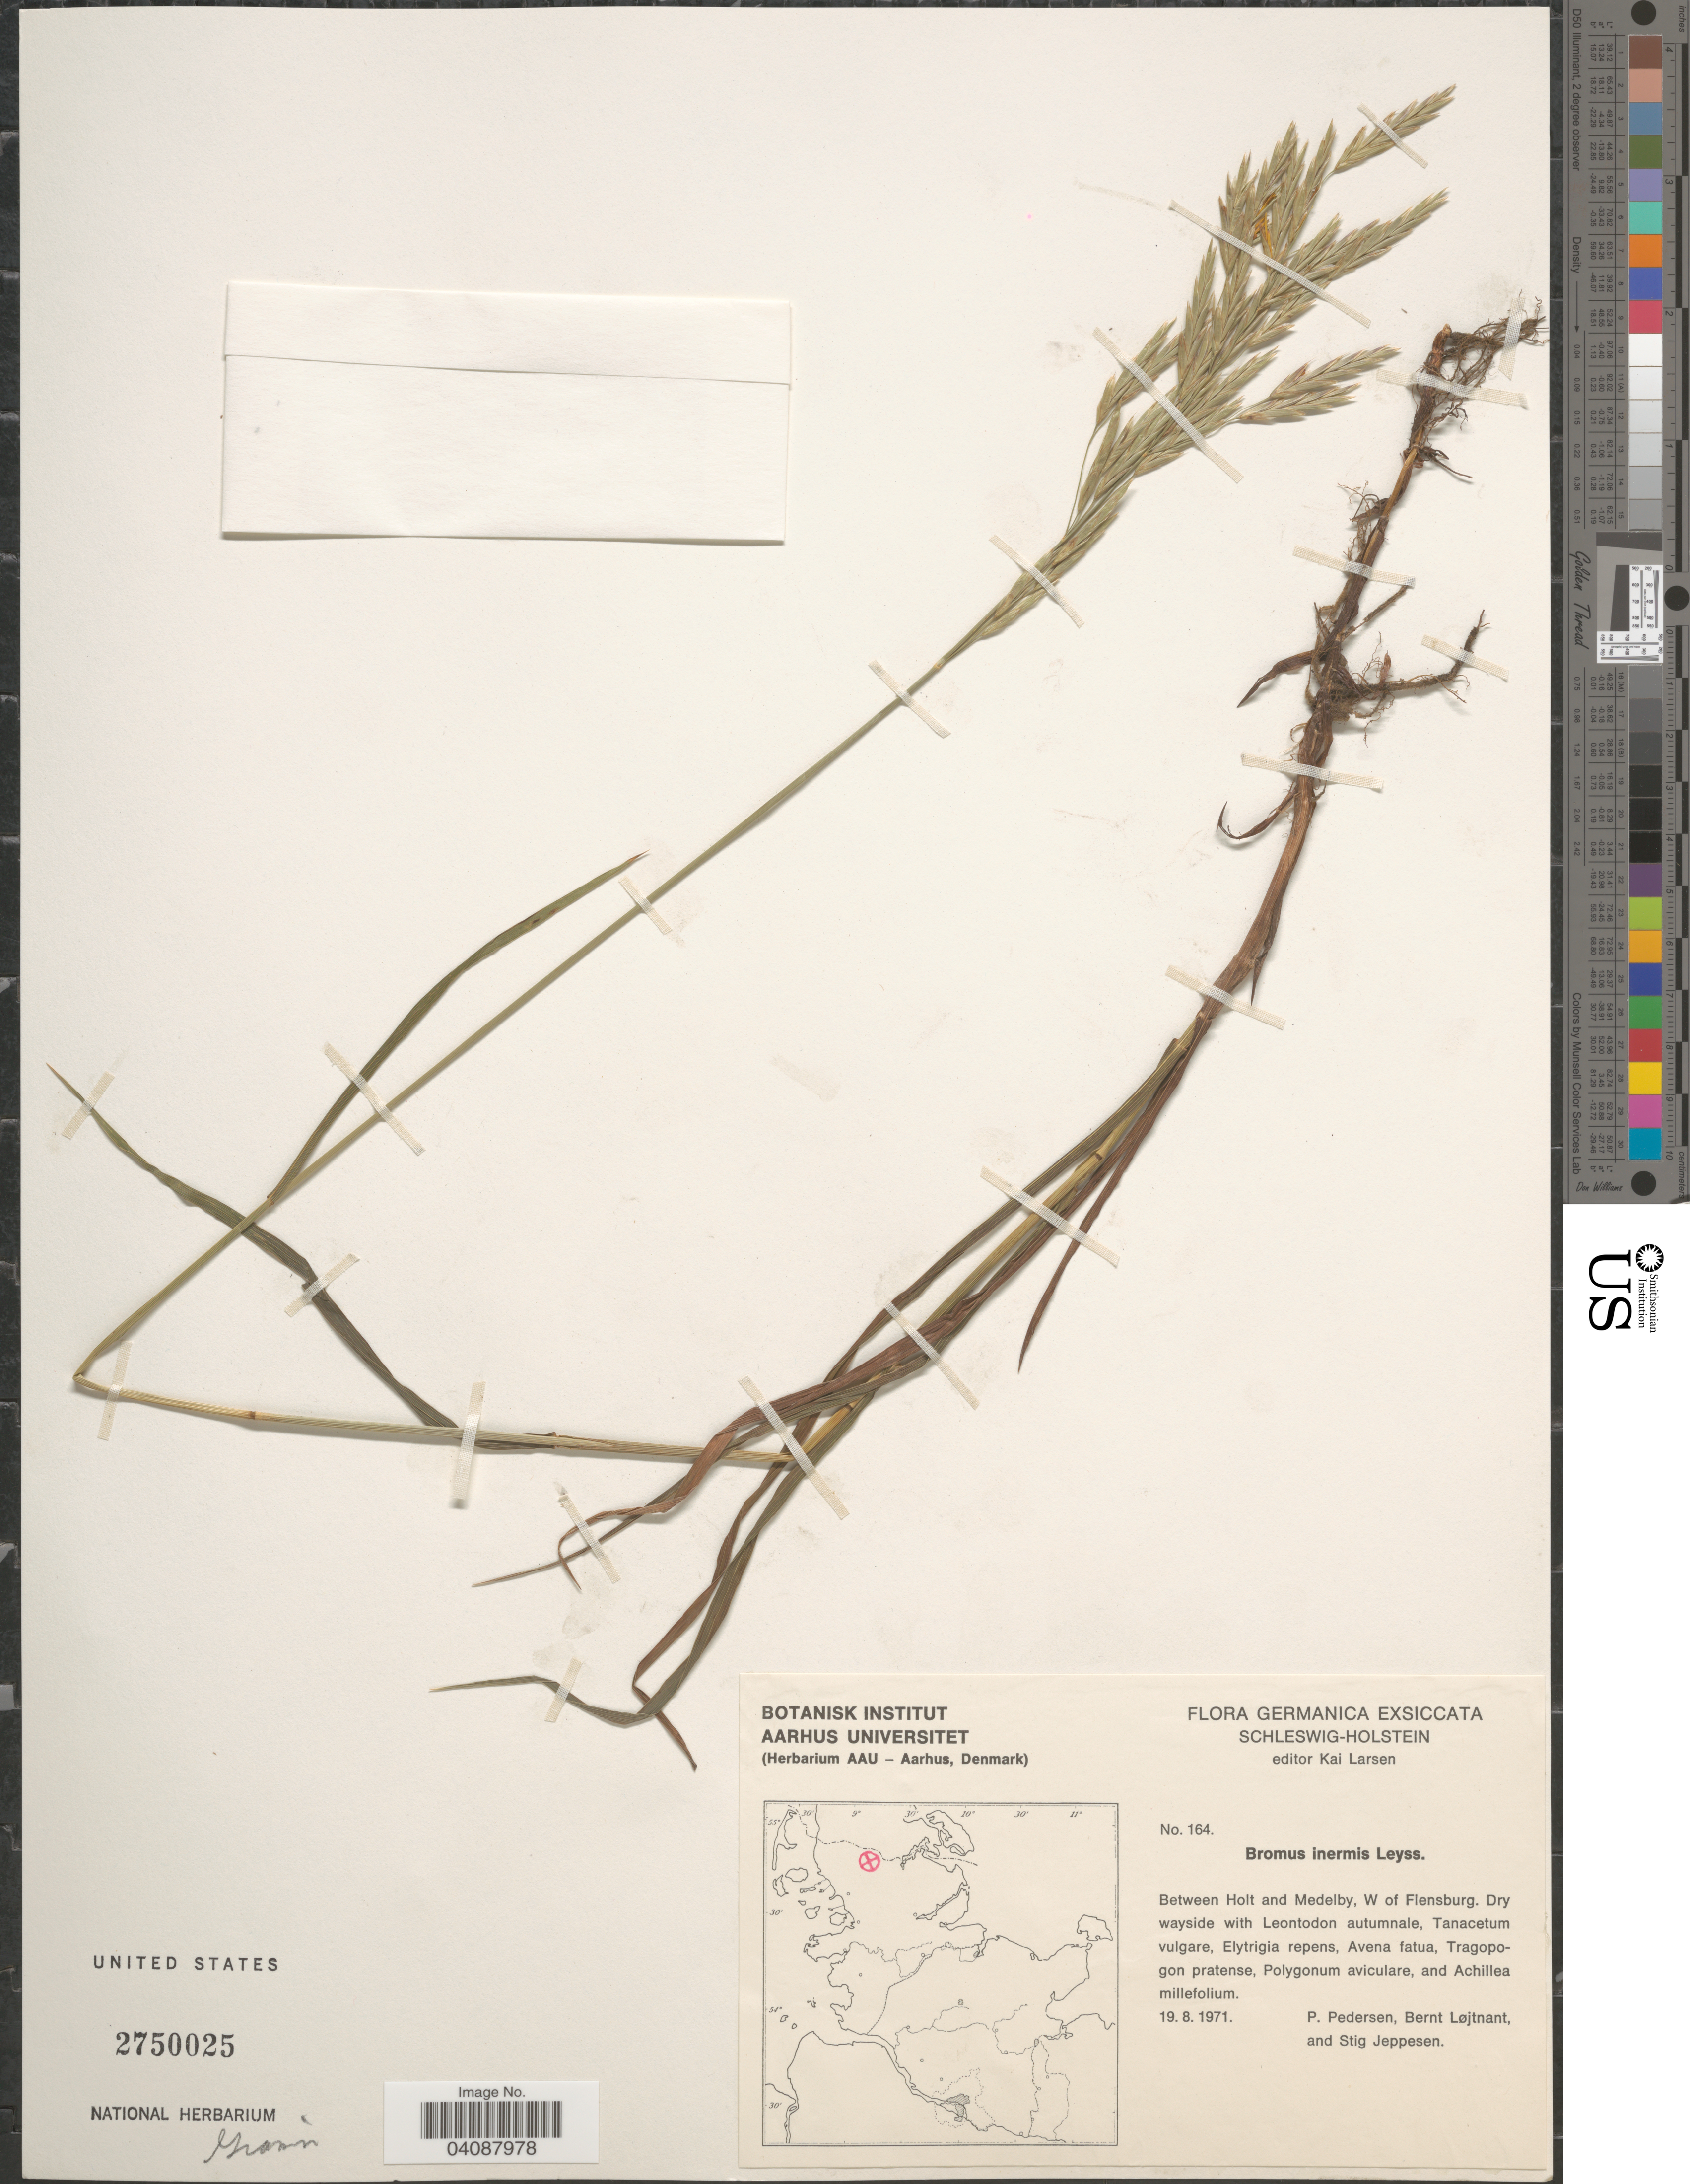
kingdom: Plantae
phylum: Tracheophyta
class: Liliopsida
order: Poales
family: Poaceae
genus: Bromus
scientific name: Bromus inermis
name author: Leyss.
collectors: P. Pedersen, B. Löjtnant & S. Jeppesen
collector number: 164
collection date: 1971-08-19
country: Germany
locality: Germanica. Between Holt and Medelby, W of Flensburg. Dry wayside.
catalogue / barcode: US 2750025